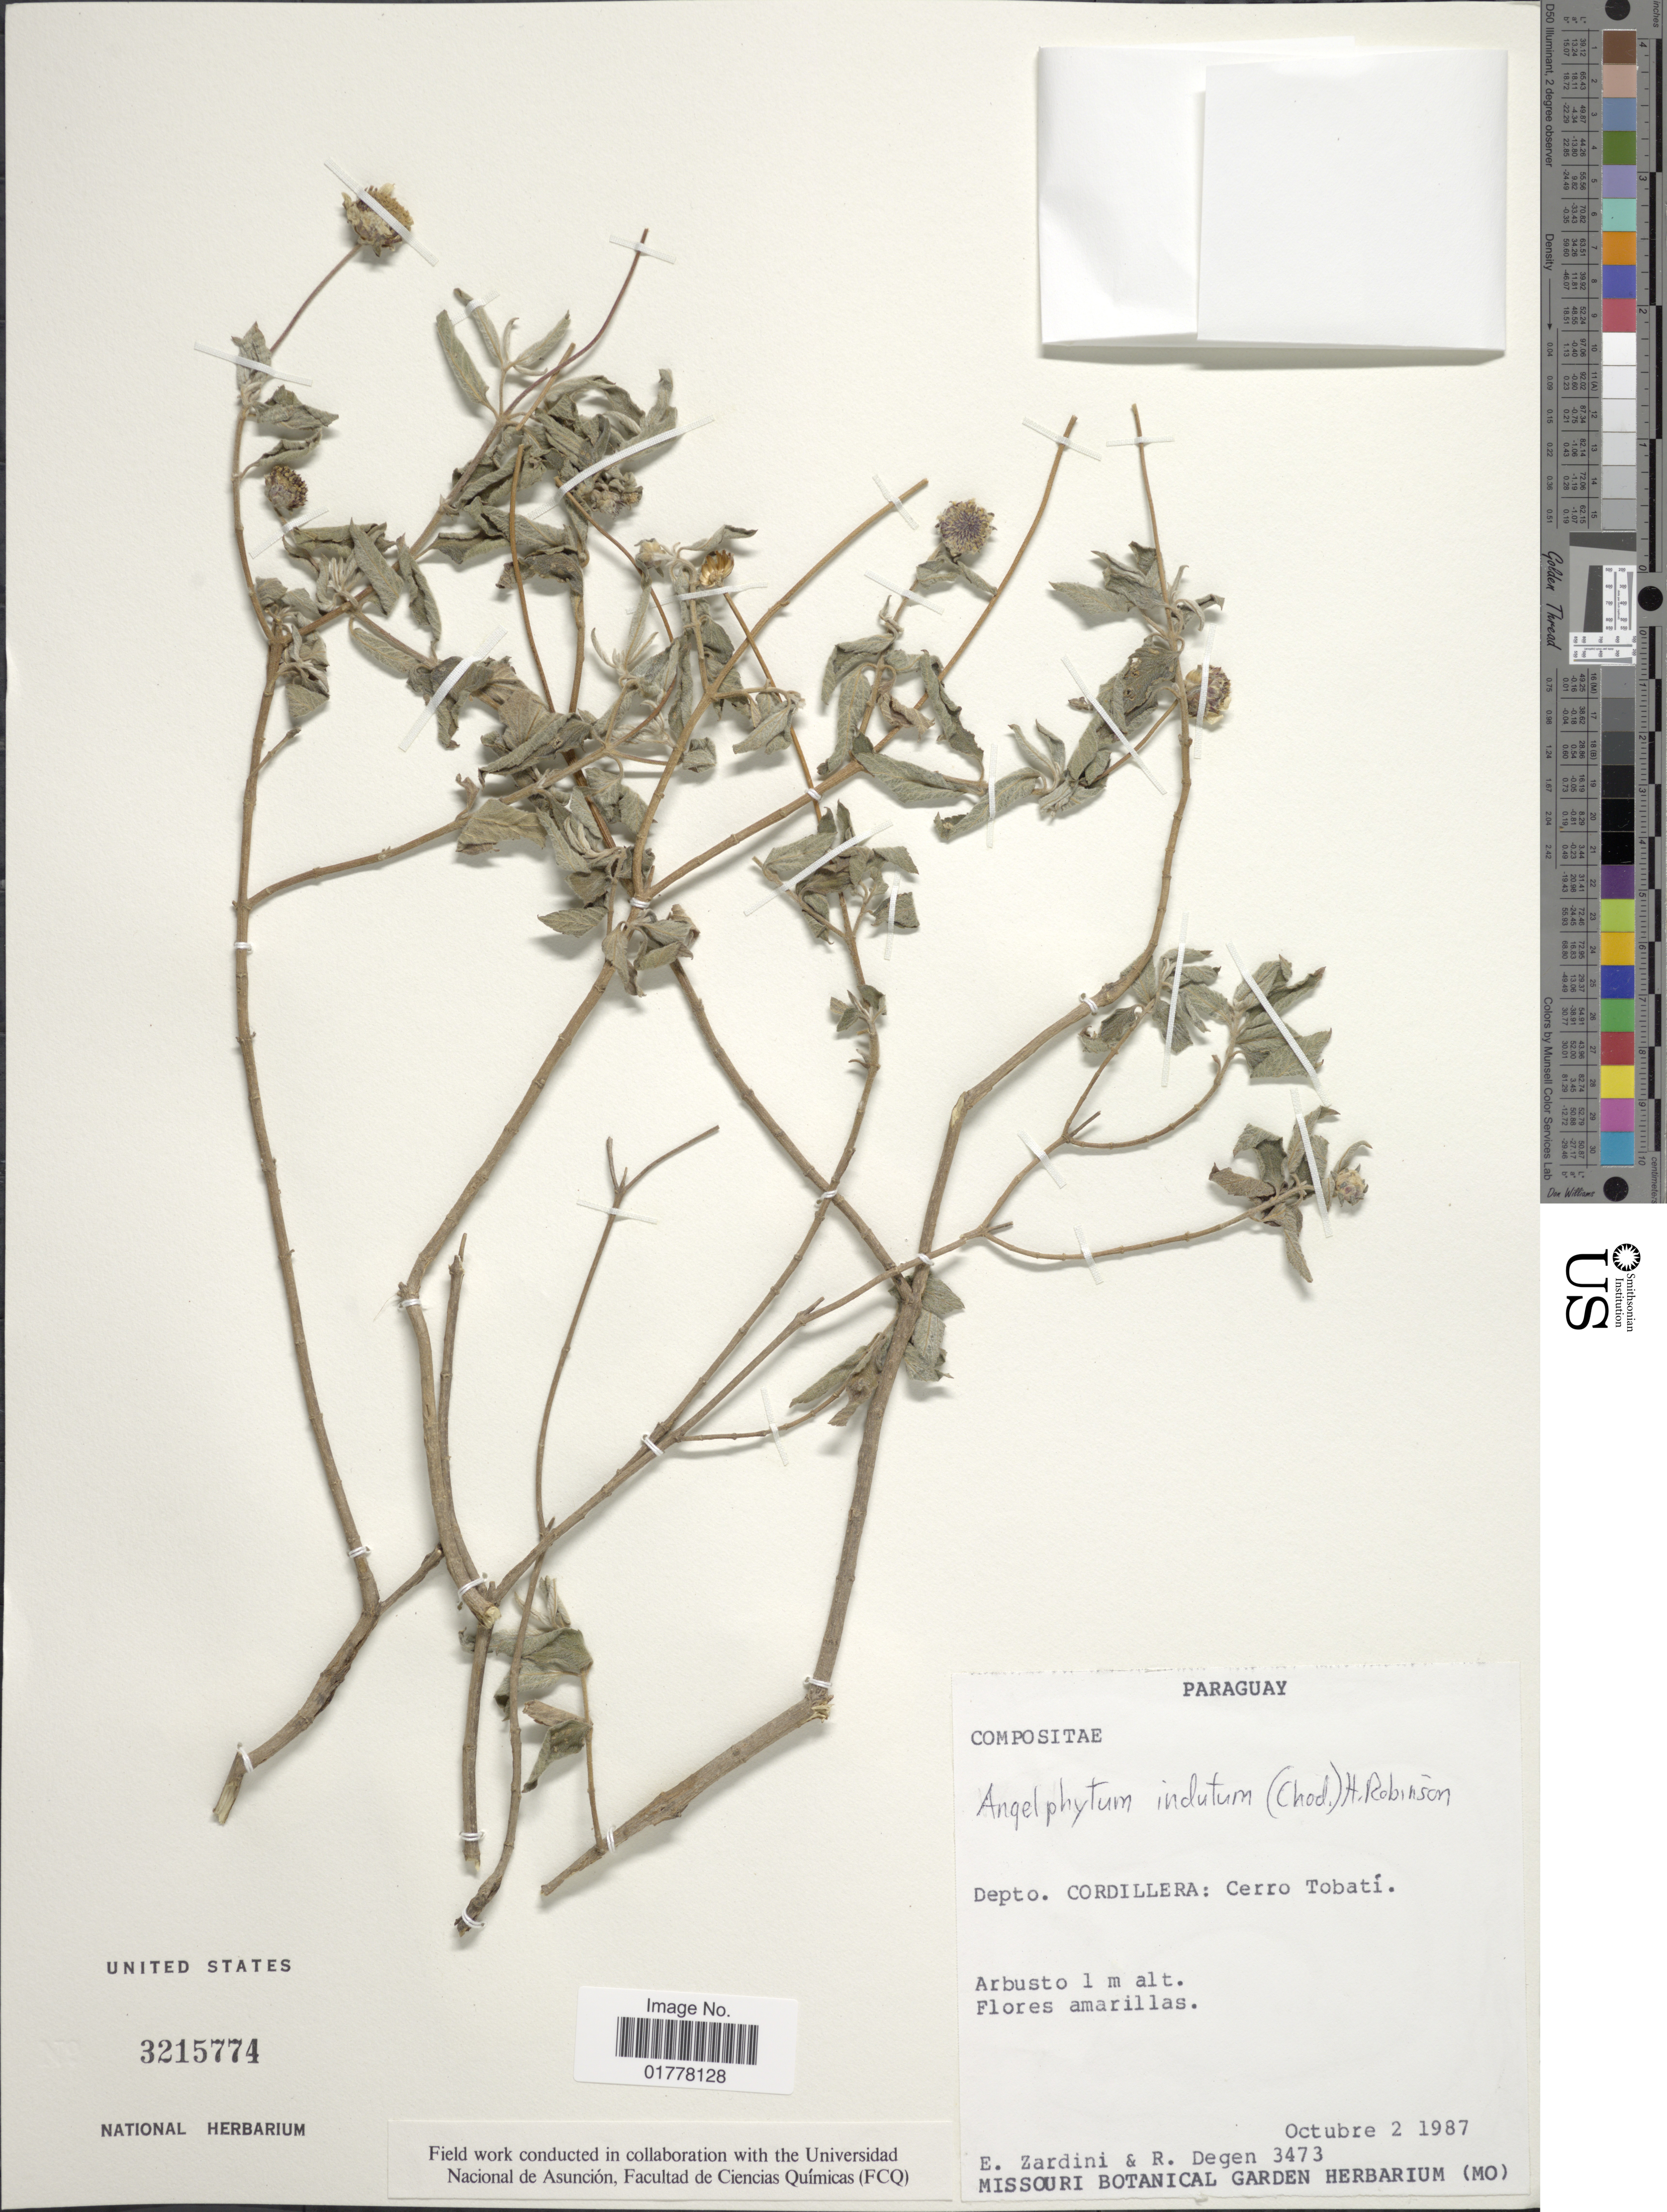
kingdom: Plantae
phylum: Tracheophyta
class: Magnoliopsida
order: Asterales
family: Asteraceae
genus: Angelphytum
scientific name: Angelphytum indutum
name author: (Chodat) H. Rob.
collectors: E. M. Zardini & R. Degen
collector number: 3473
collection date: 1987-10-02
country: Paraguay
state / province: Cordillera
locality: Depto. Cordillera: Cerro Tobatí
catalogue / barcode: US 3215774